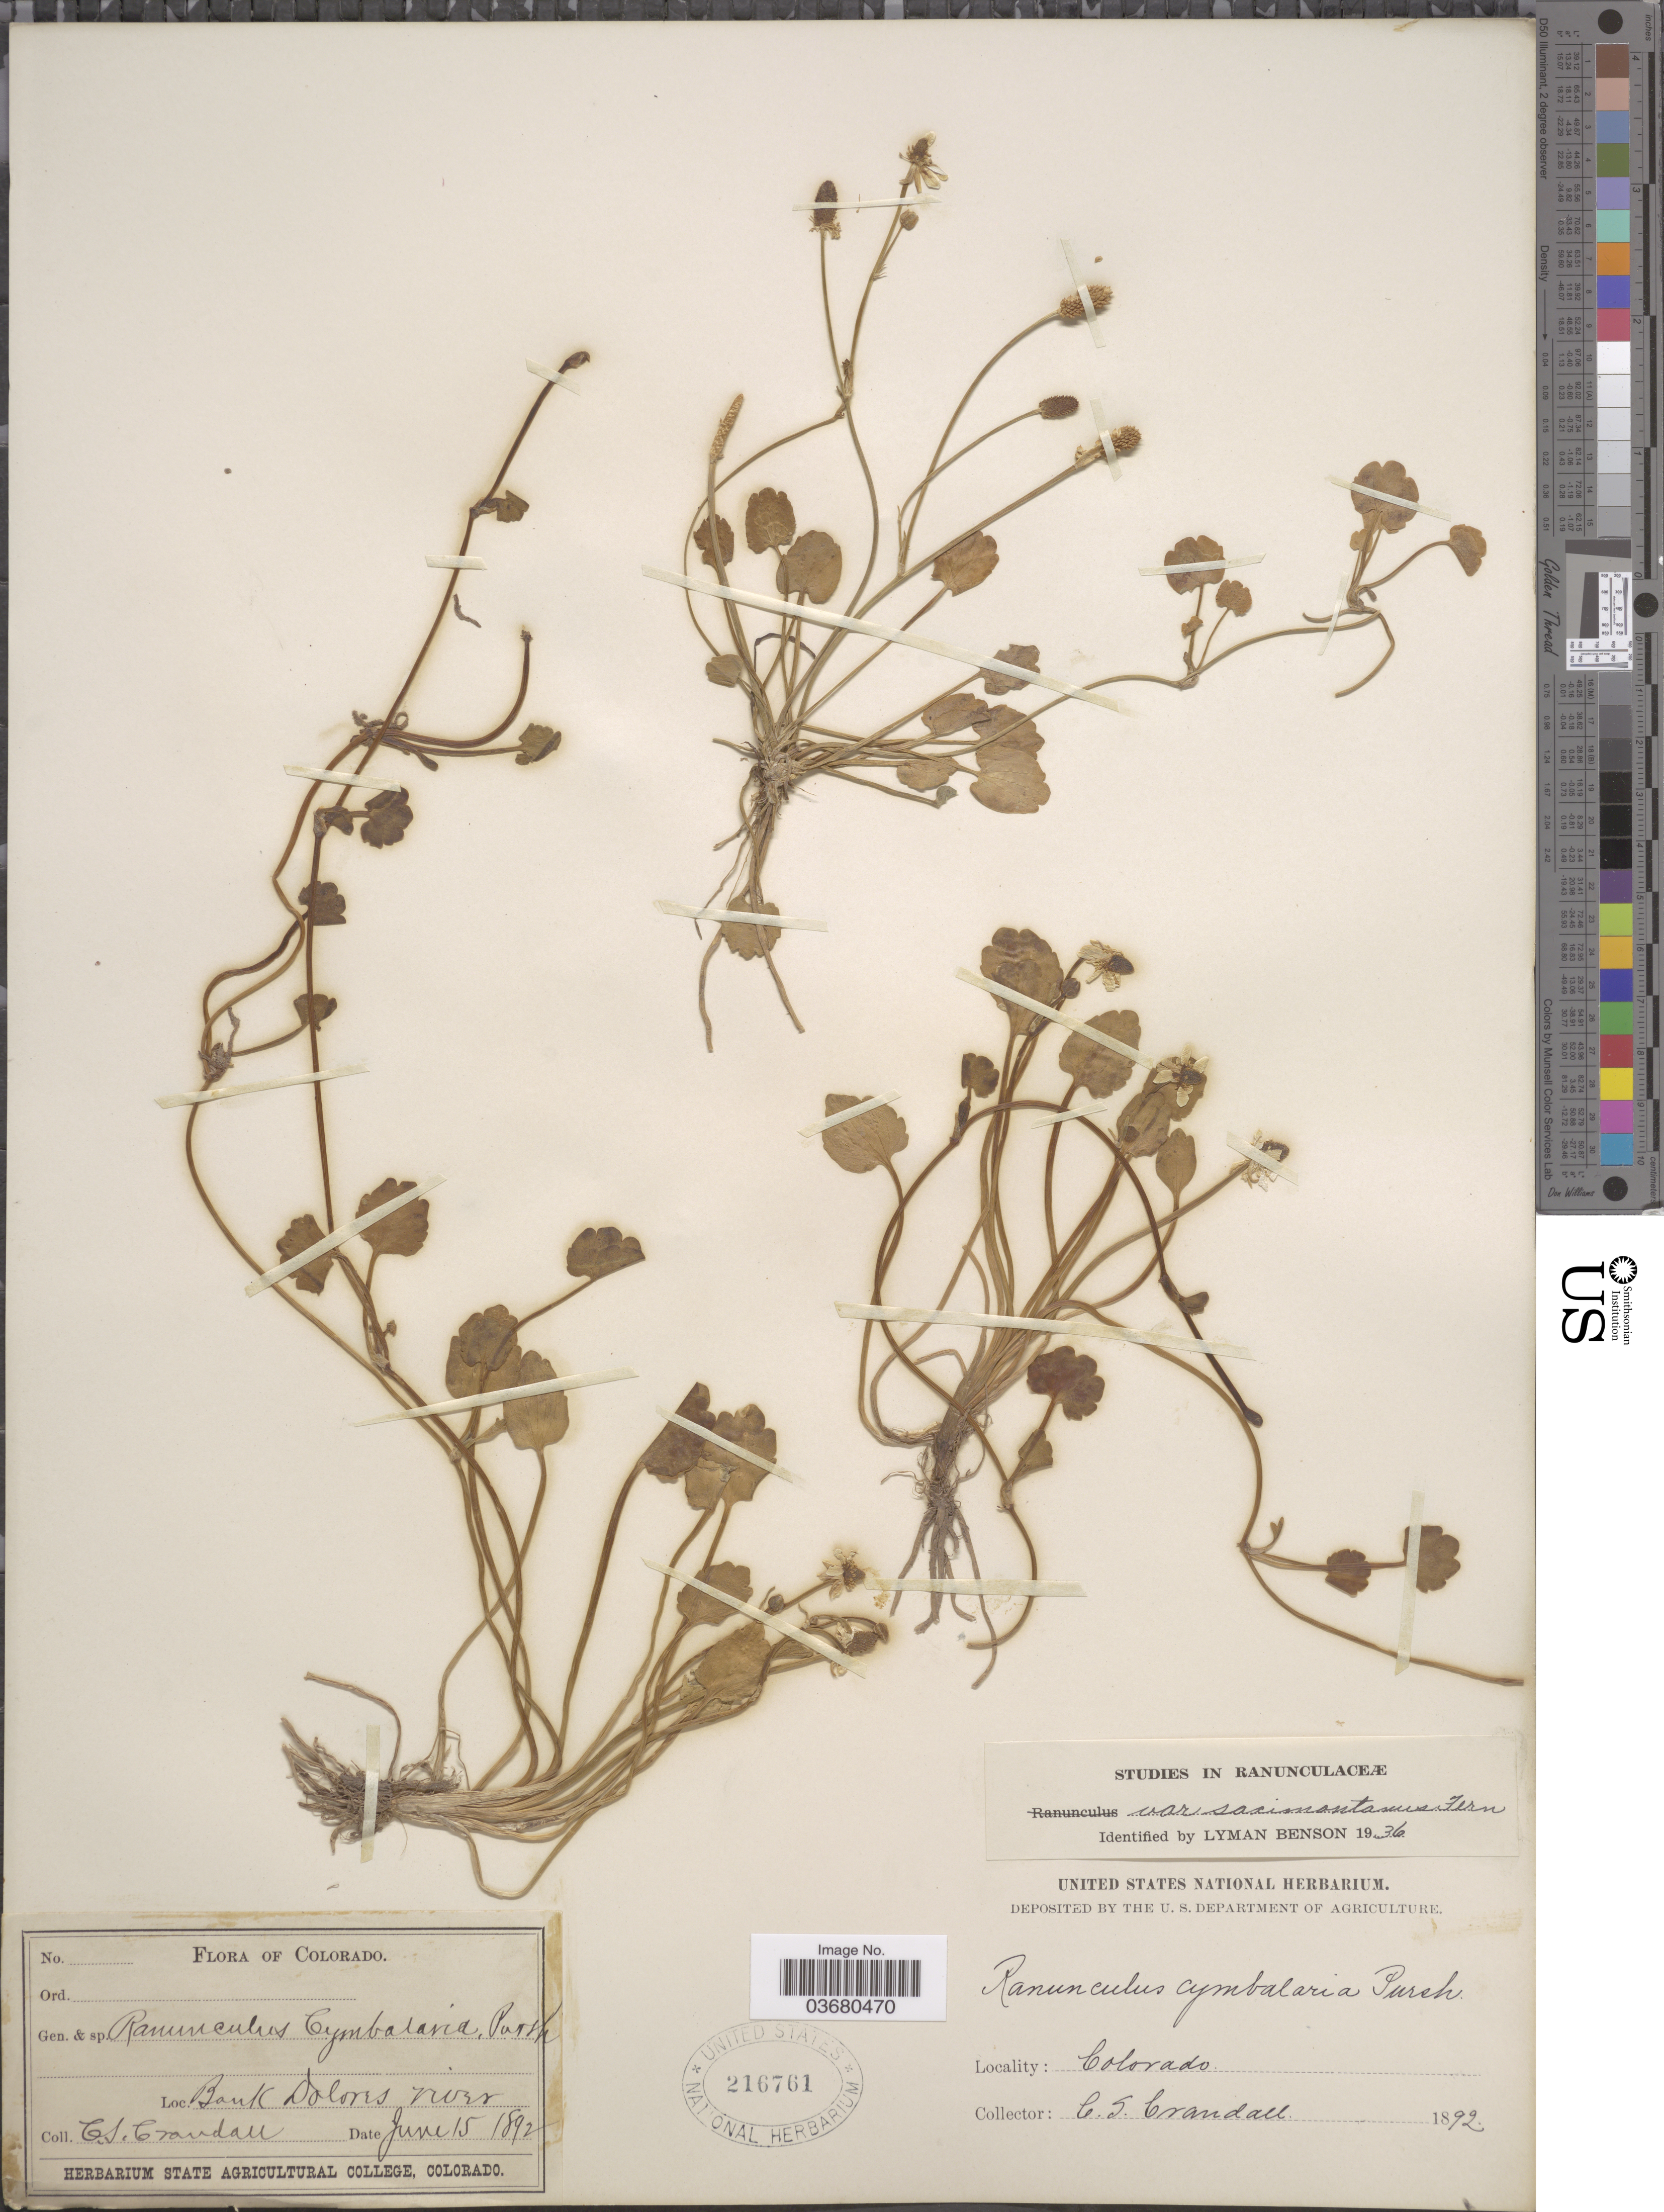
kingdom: Plantae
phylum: Tracheophyta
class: Magnoliopsida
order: Ranunculales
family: Ranunculaceae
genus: Halerpestes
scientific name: Halerpestes cymbalaria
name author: (Pursh) Greene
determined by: Strong, M. T., (US), Smithsonian Institution - National Museum of Natural History (UNITED STATES)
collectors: C. Crandall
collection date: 1892-06-15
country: United States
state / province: Colorado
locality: Bank Dolores river.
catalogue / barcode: US 216761